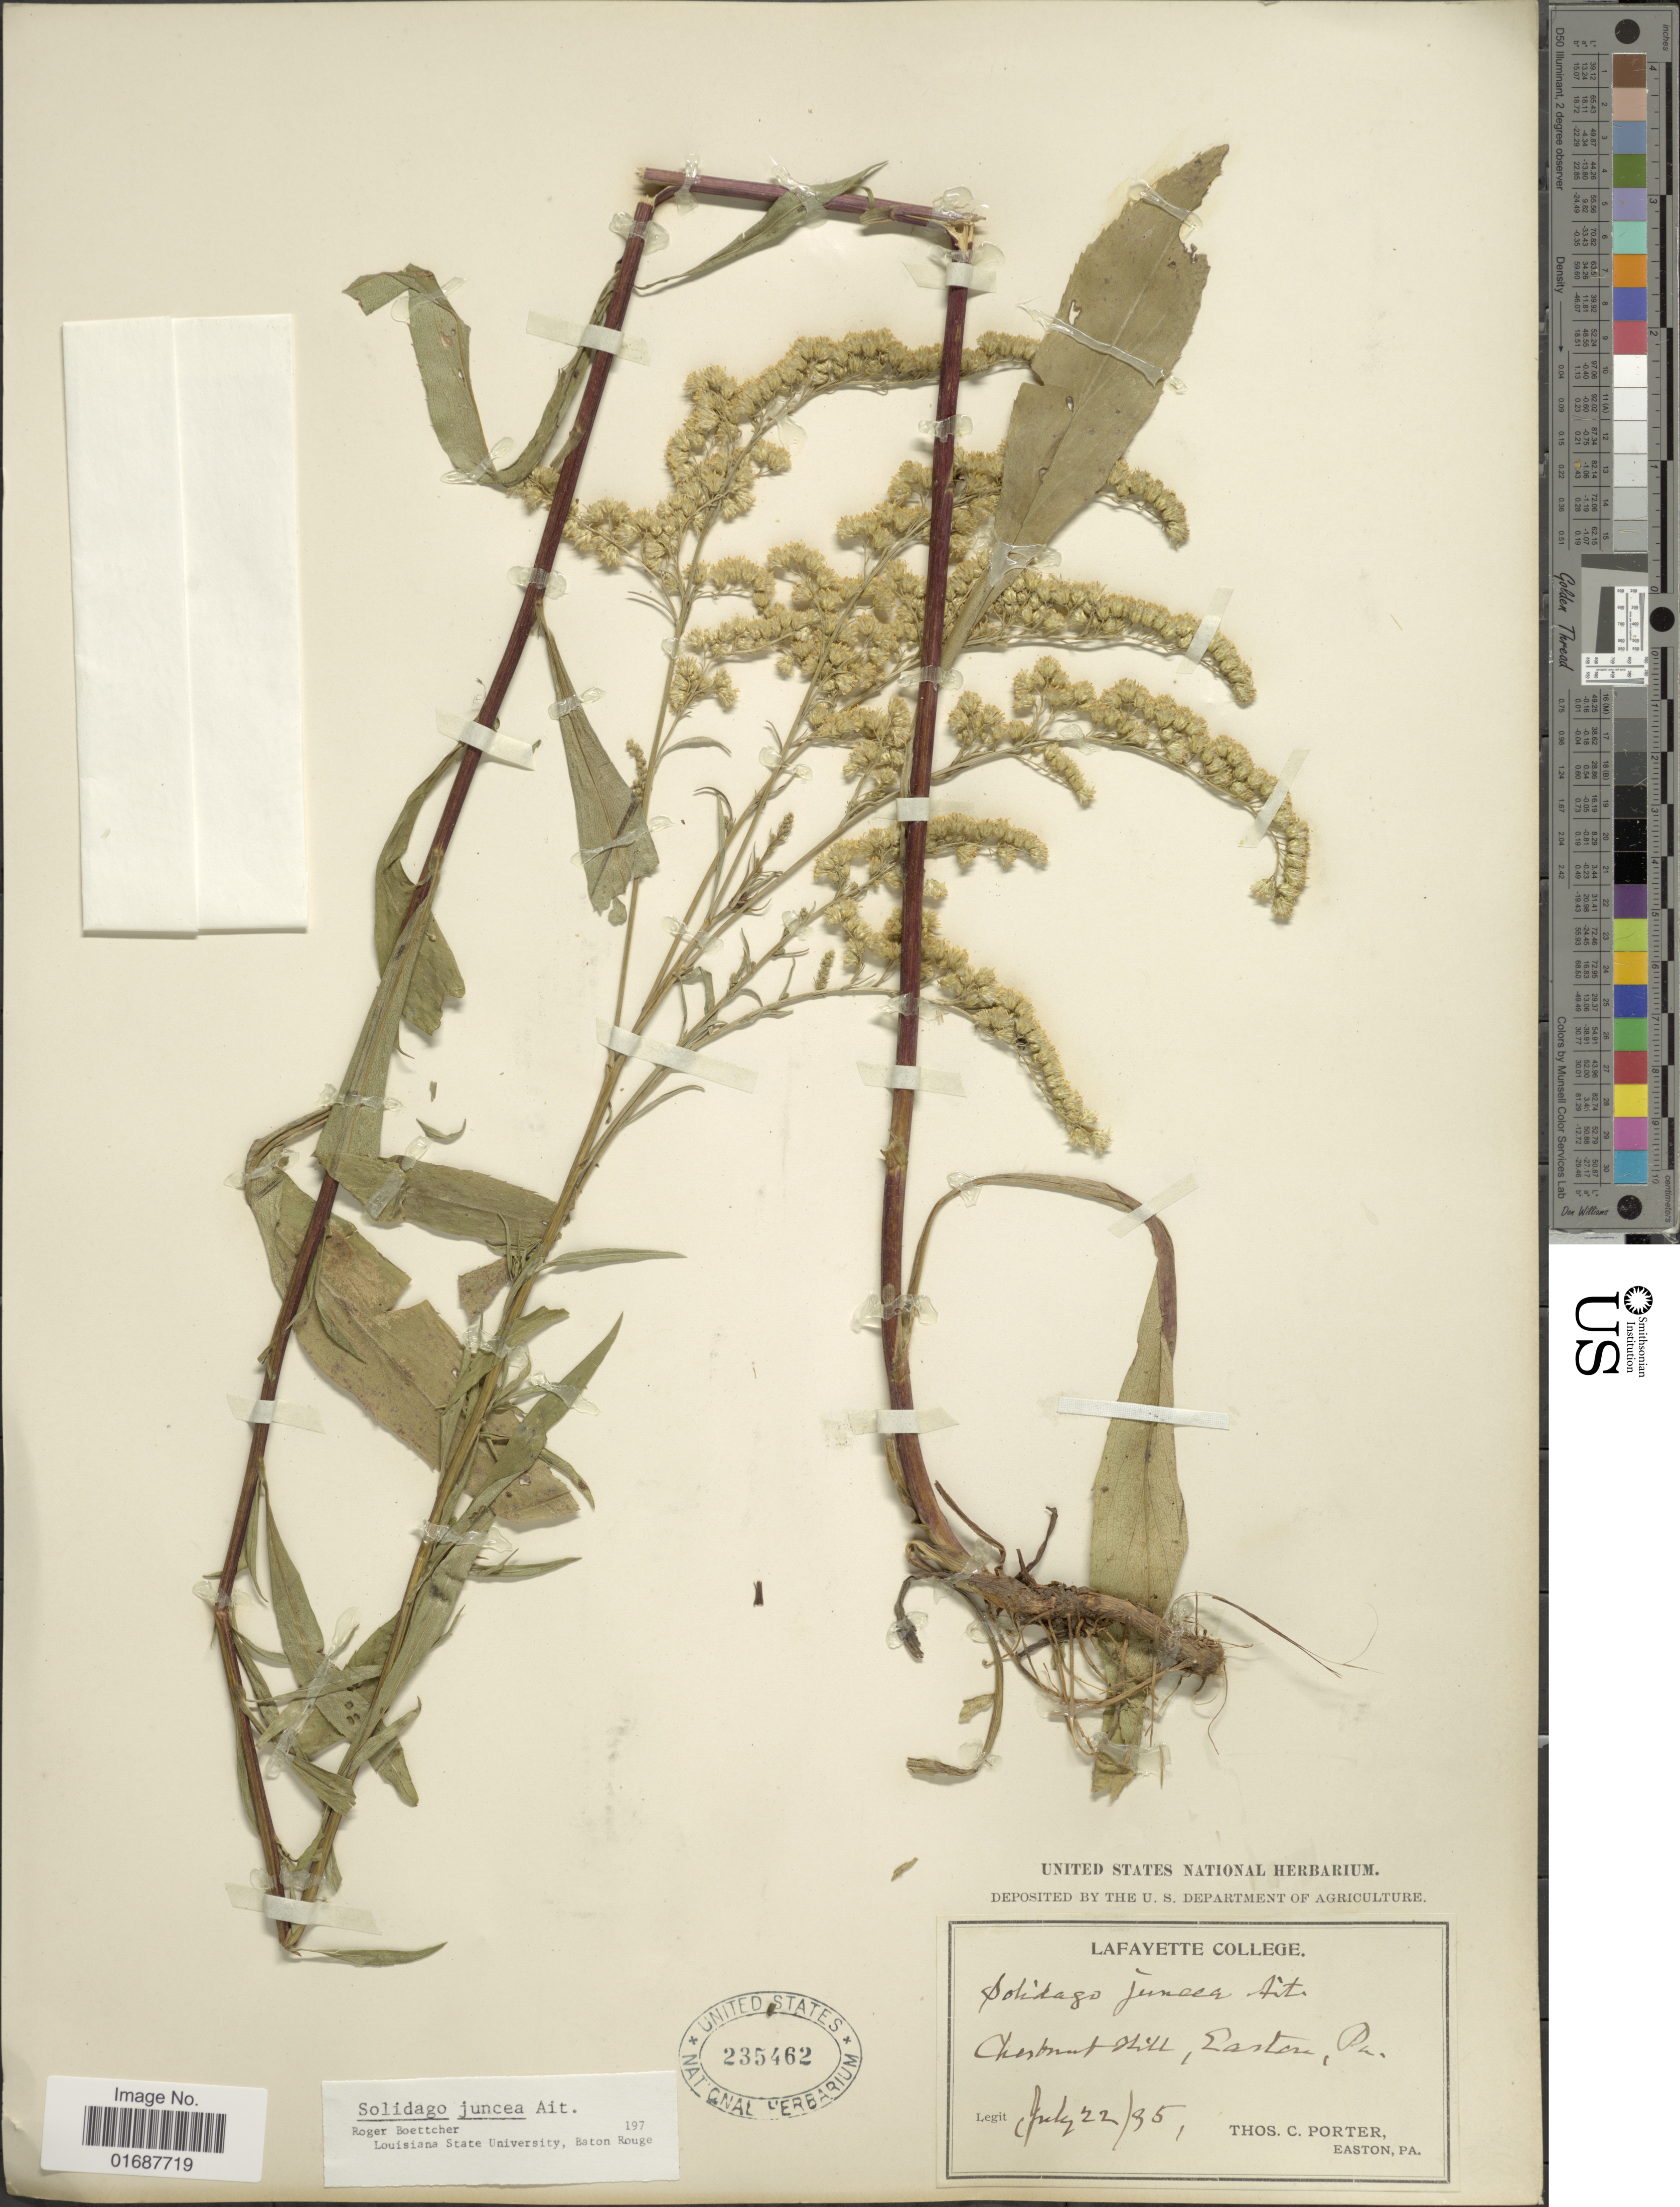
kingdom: Plantae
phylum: Tracheophyta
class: Magnoliopsida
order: Asterales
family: Asteraceae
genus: Solidago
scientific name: Solidago juncea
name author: Aiton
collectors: T. C. Porter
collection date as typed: Transcribed d/m/y: 22/7/85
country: United States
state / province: Pennsylvania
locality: Chestnut Hill, Easton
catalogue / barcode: US 235462